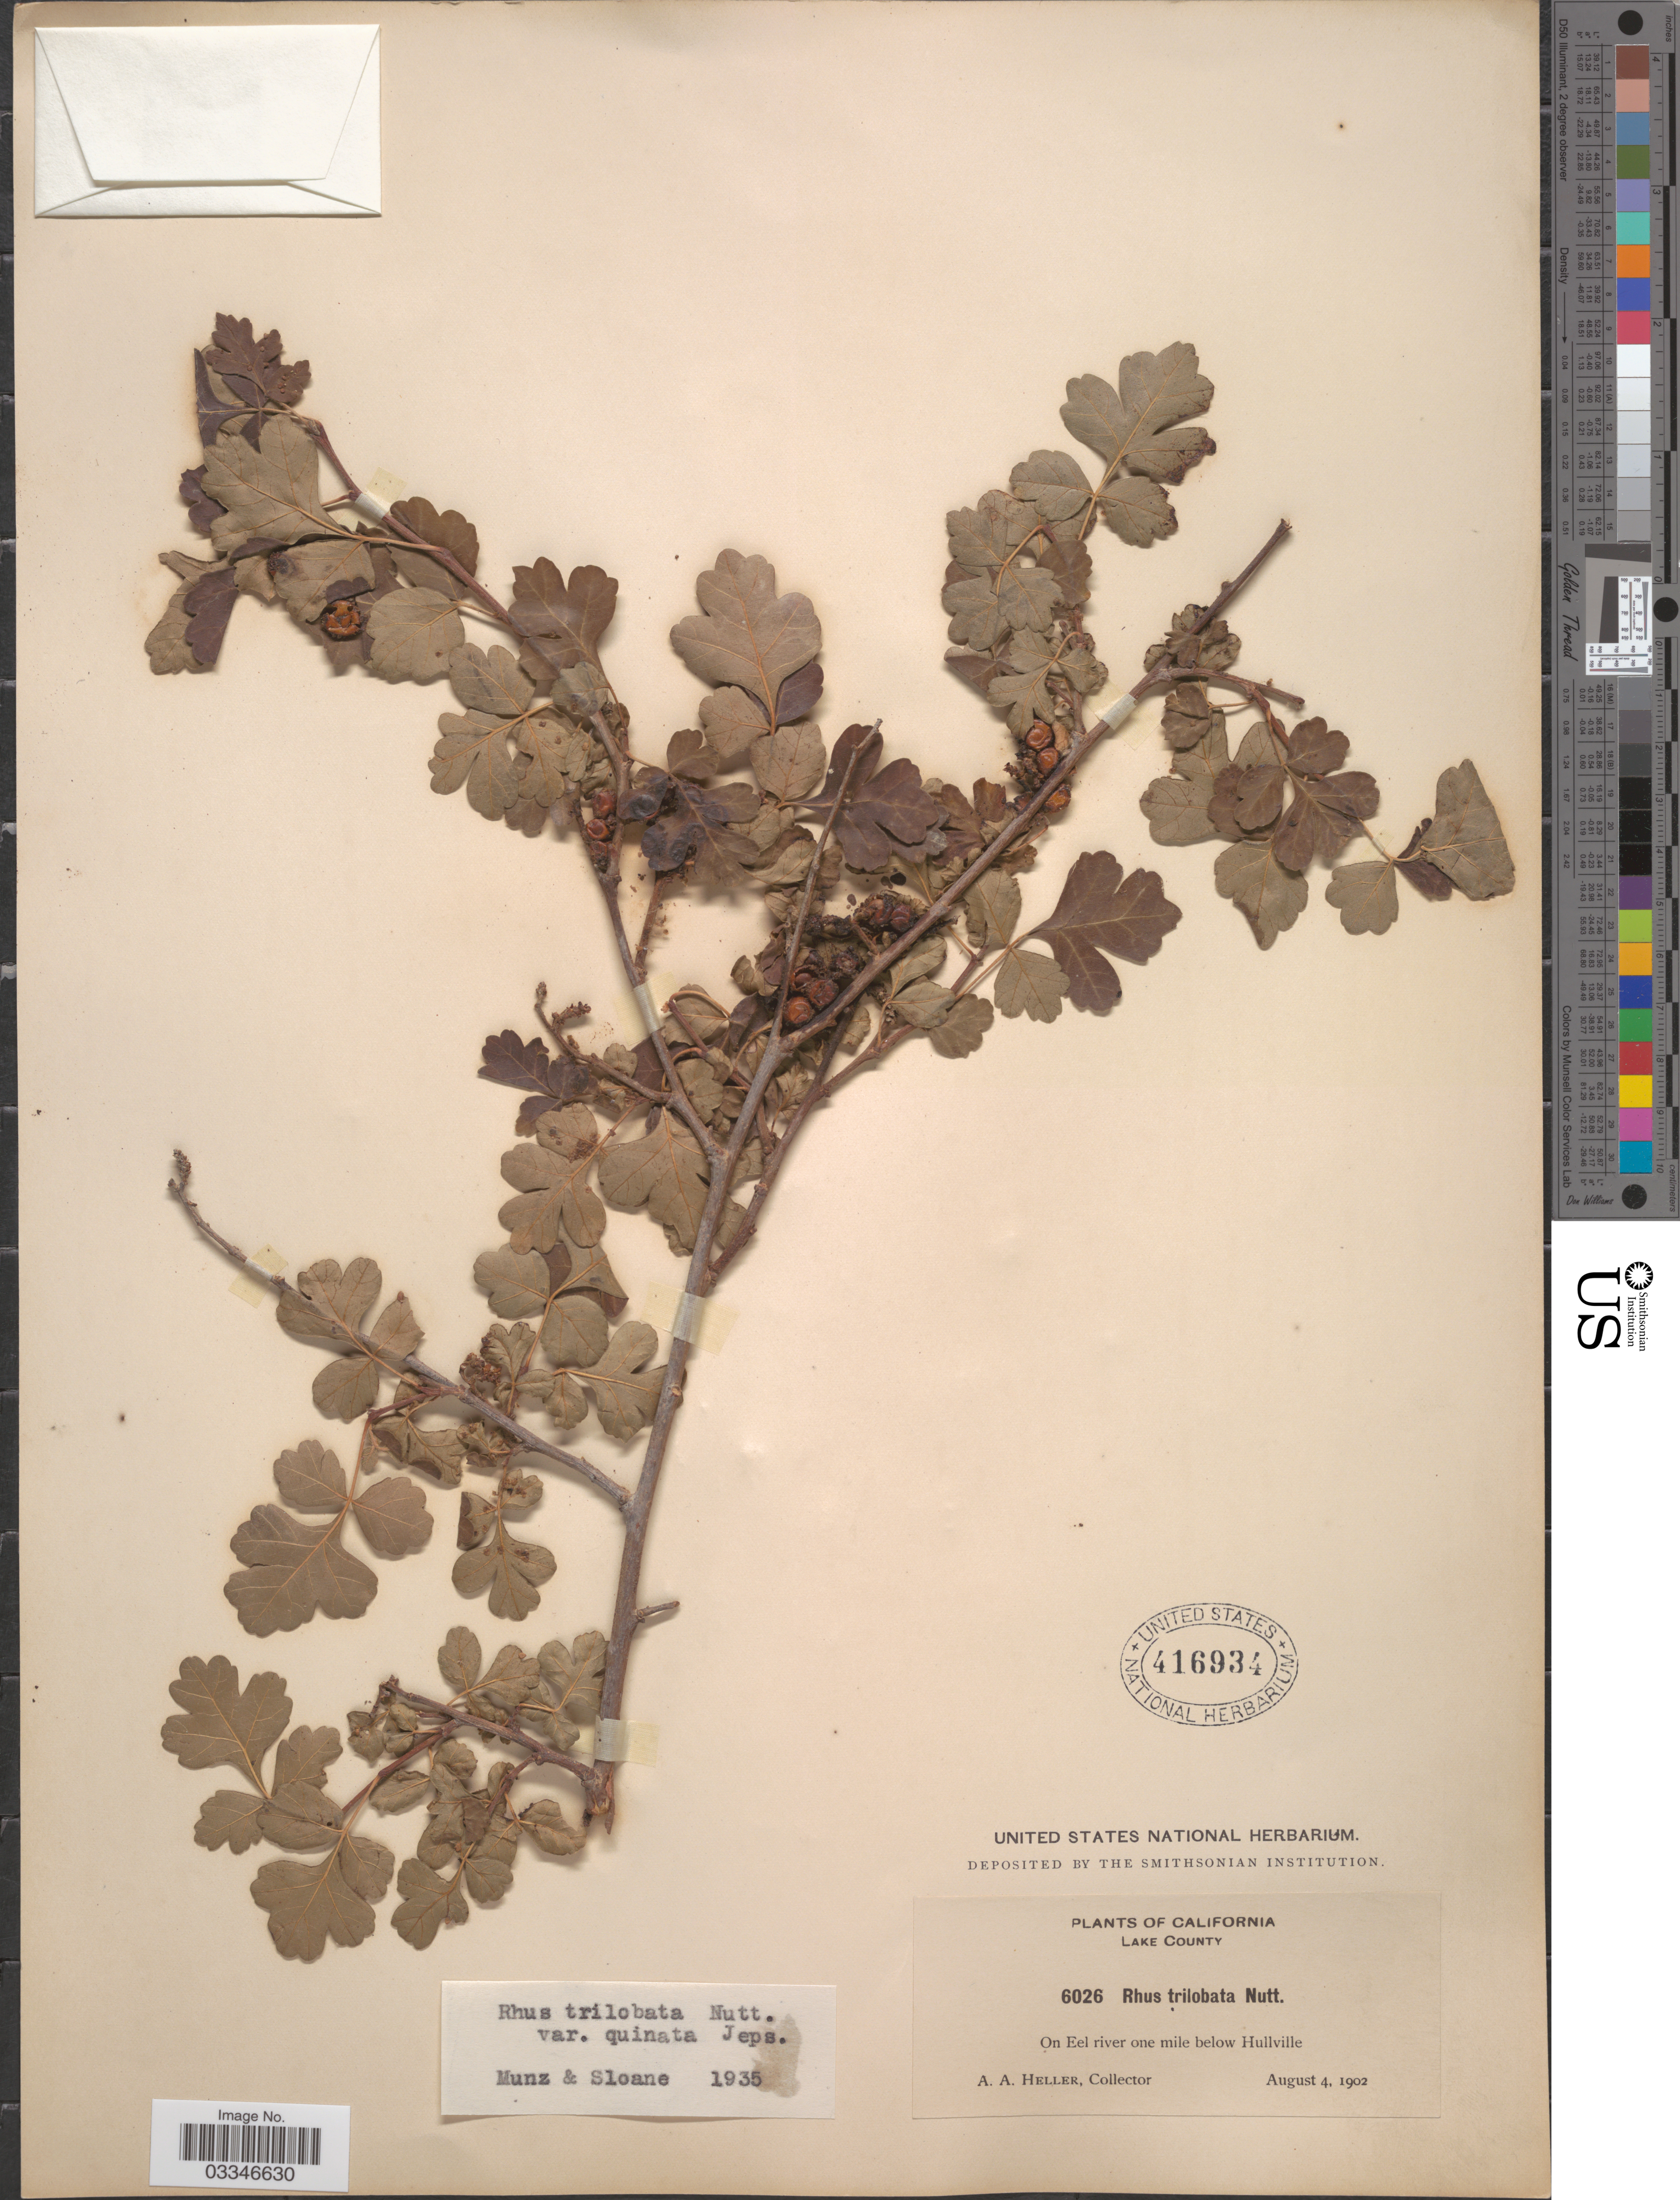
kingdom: Plantae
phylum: Tracheophyta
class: Magnoliopsida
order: Sapindales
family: Anacardiaceae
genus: Rhus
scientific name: Rhus trilobata var. quinata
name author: Jeps.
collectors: A. A. Heller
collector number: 6026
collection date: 1902-08-04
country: United States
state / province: California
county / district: Lake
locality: Lake County. On Eel river one mile below Hullville.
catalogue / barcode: US 416934